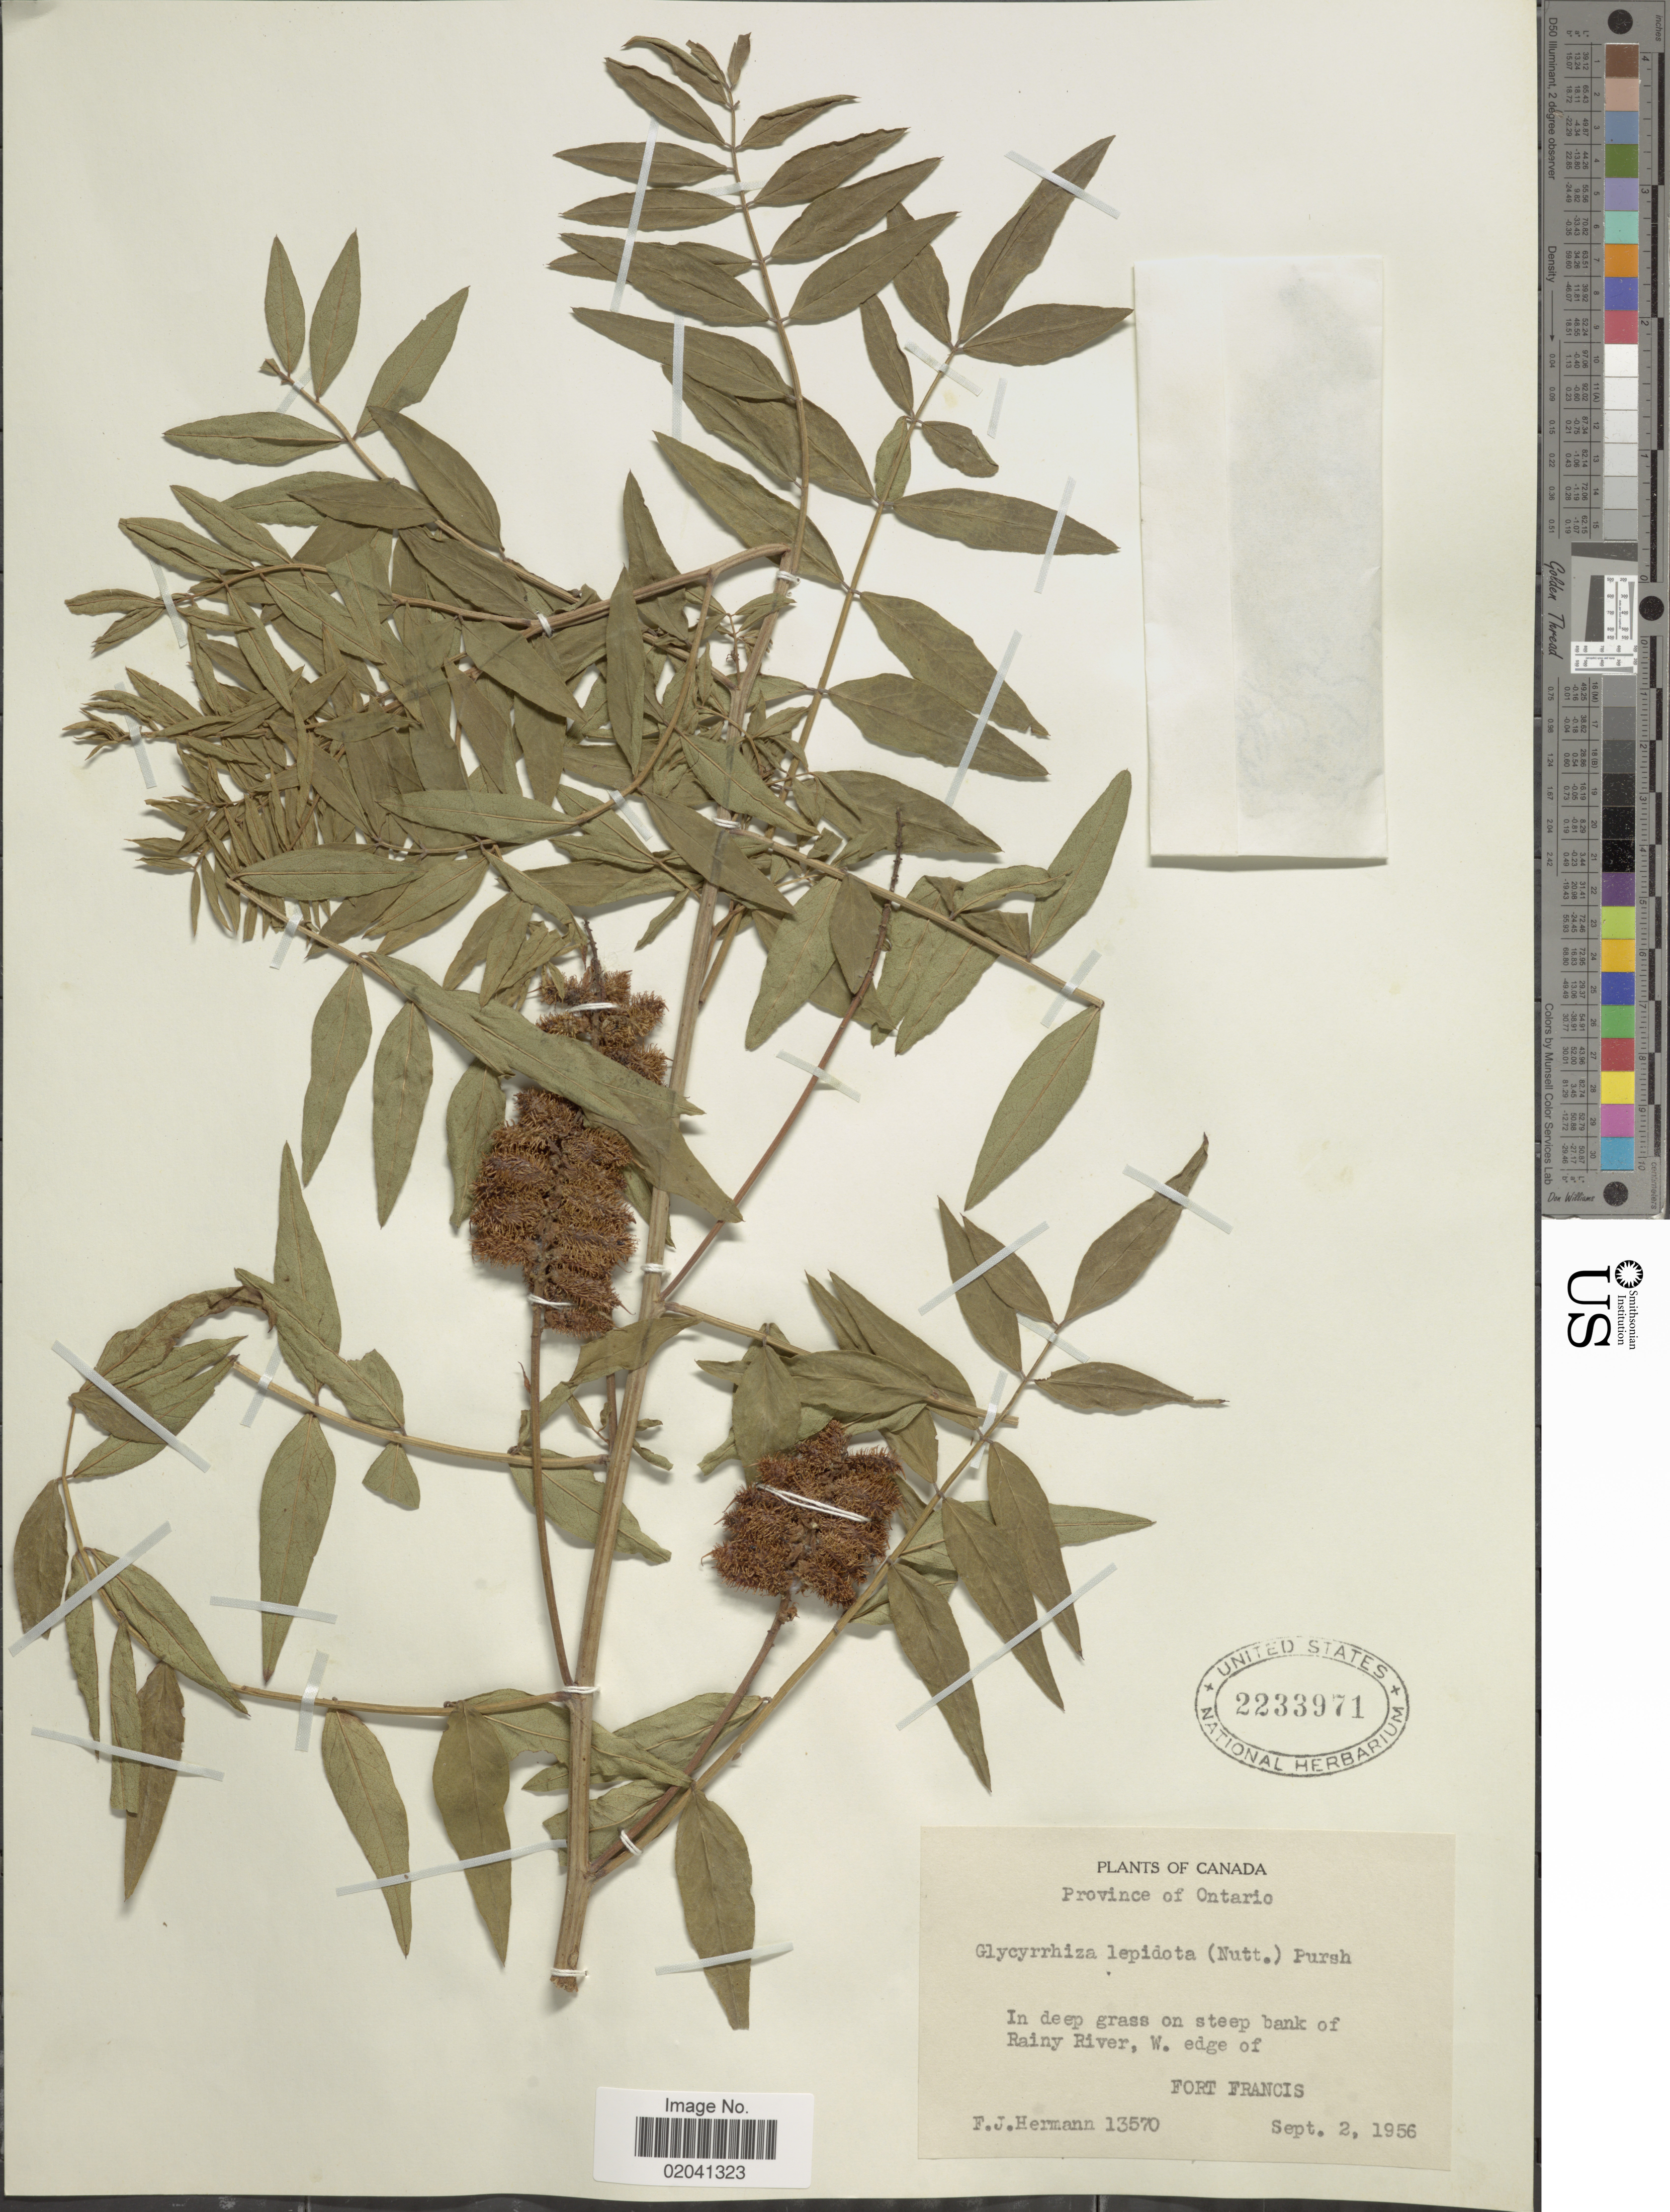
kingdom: Plantae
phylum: Tracheophyta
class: Magnoliopsida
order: Fabales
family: Fabaceae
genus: Glycyrrhiza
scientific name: Glycyrrhiza lepidota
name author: Pursh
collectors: F. J. Hermann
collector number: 13570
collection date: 1956-09-02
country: Canada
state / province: Ontario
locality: Rainy River, W. edge of Fort Francis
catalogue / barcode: US 2233971